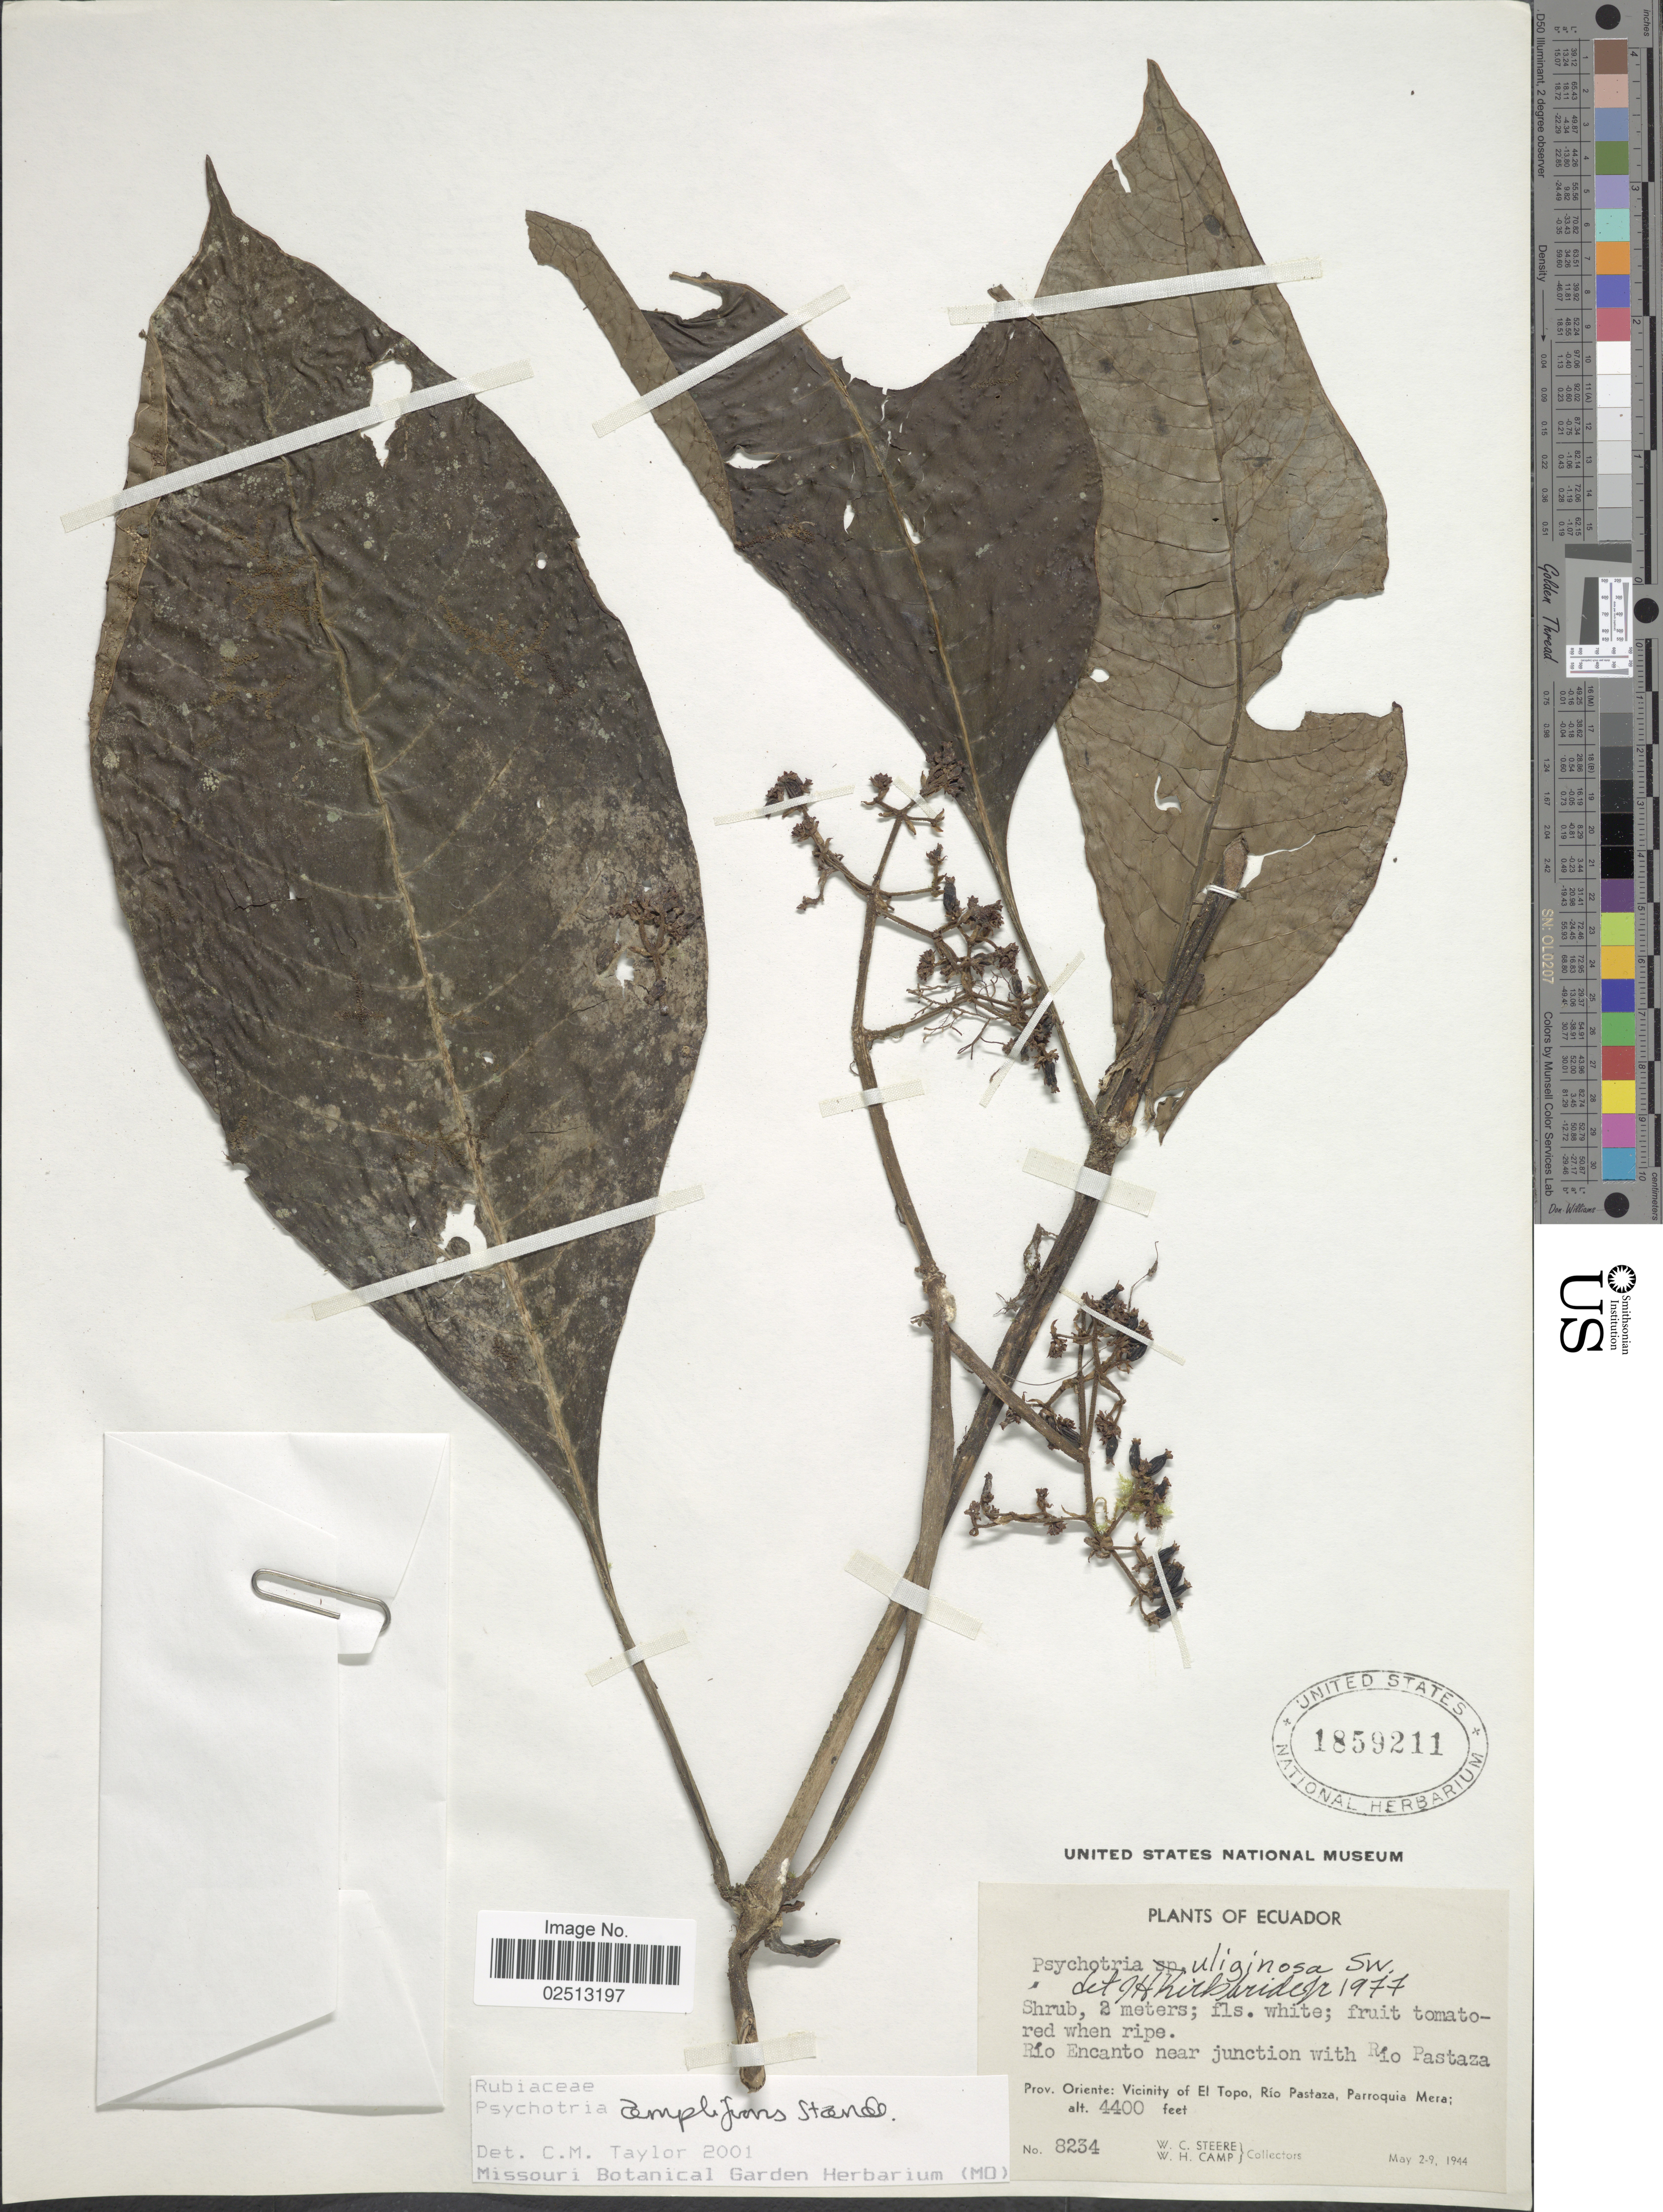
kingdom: Plantae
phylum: Tracheophyta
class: Magnoliopsida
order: Gentianales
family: Rubiaceae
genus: Psychotria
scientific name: Psychotria amplifrons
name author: Standl.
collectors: W. C. Steere & W. H. Camp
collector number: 8234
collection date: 1944-05-02/1944-05-09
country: Cuba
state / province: Oriente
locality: Prov. Oriente: Vicinity of El Topo, Rio Pastaza, Parroquia Meta. Rio Encanto near junction with Rio Pastaza.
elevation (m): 1341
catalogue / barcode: US 1859211